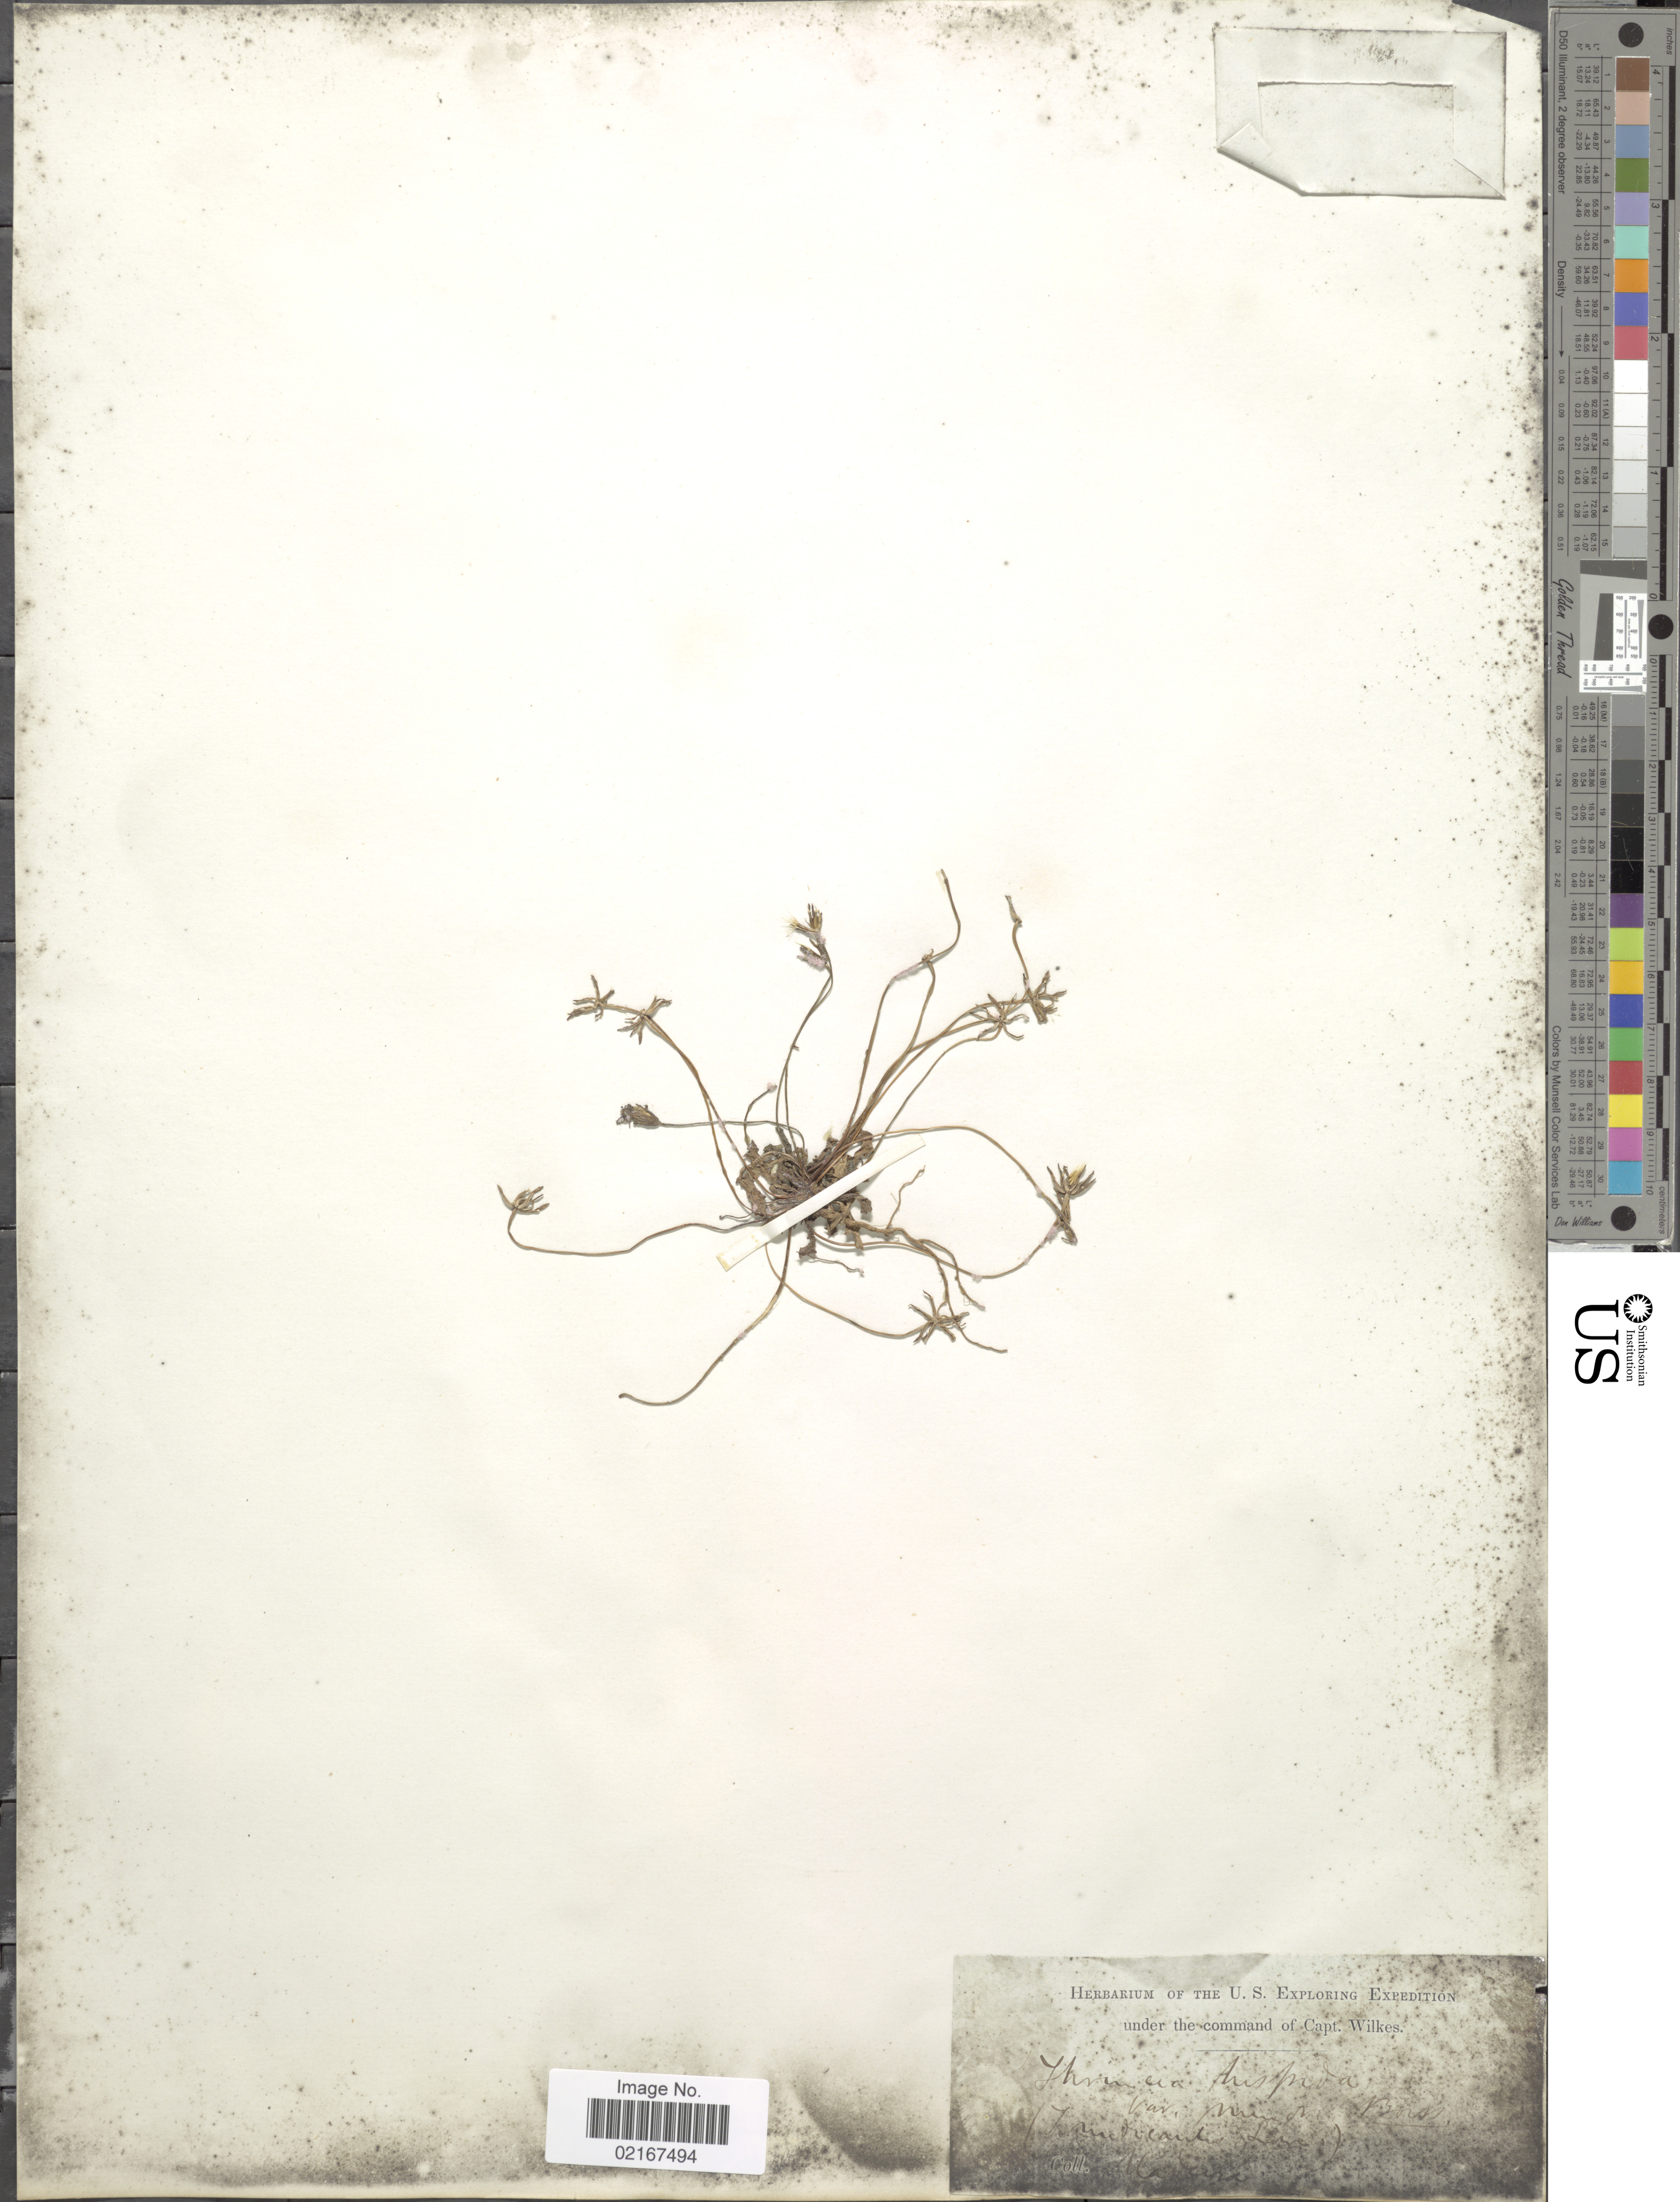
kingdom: Plantae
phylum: Tracheophyta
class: Magnoliopsida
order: Asterales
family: Asteraceae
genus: Leontodon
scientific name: Leontodon hispidus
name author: L.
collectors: Wilkes Explor. Exped.